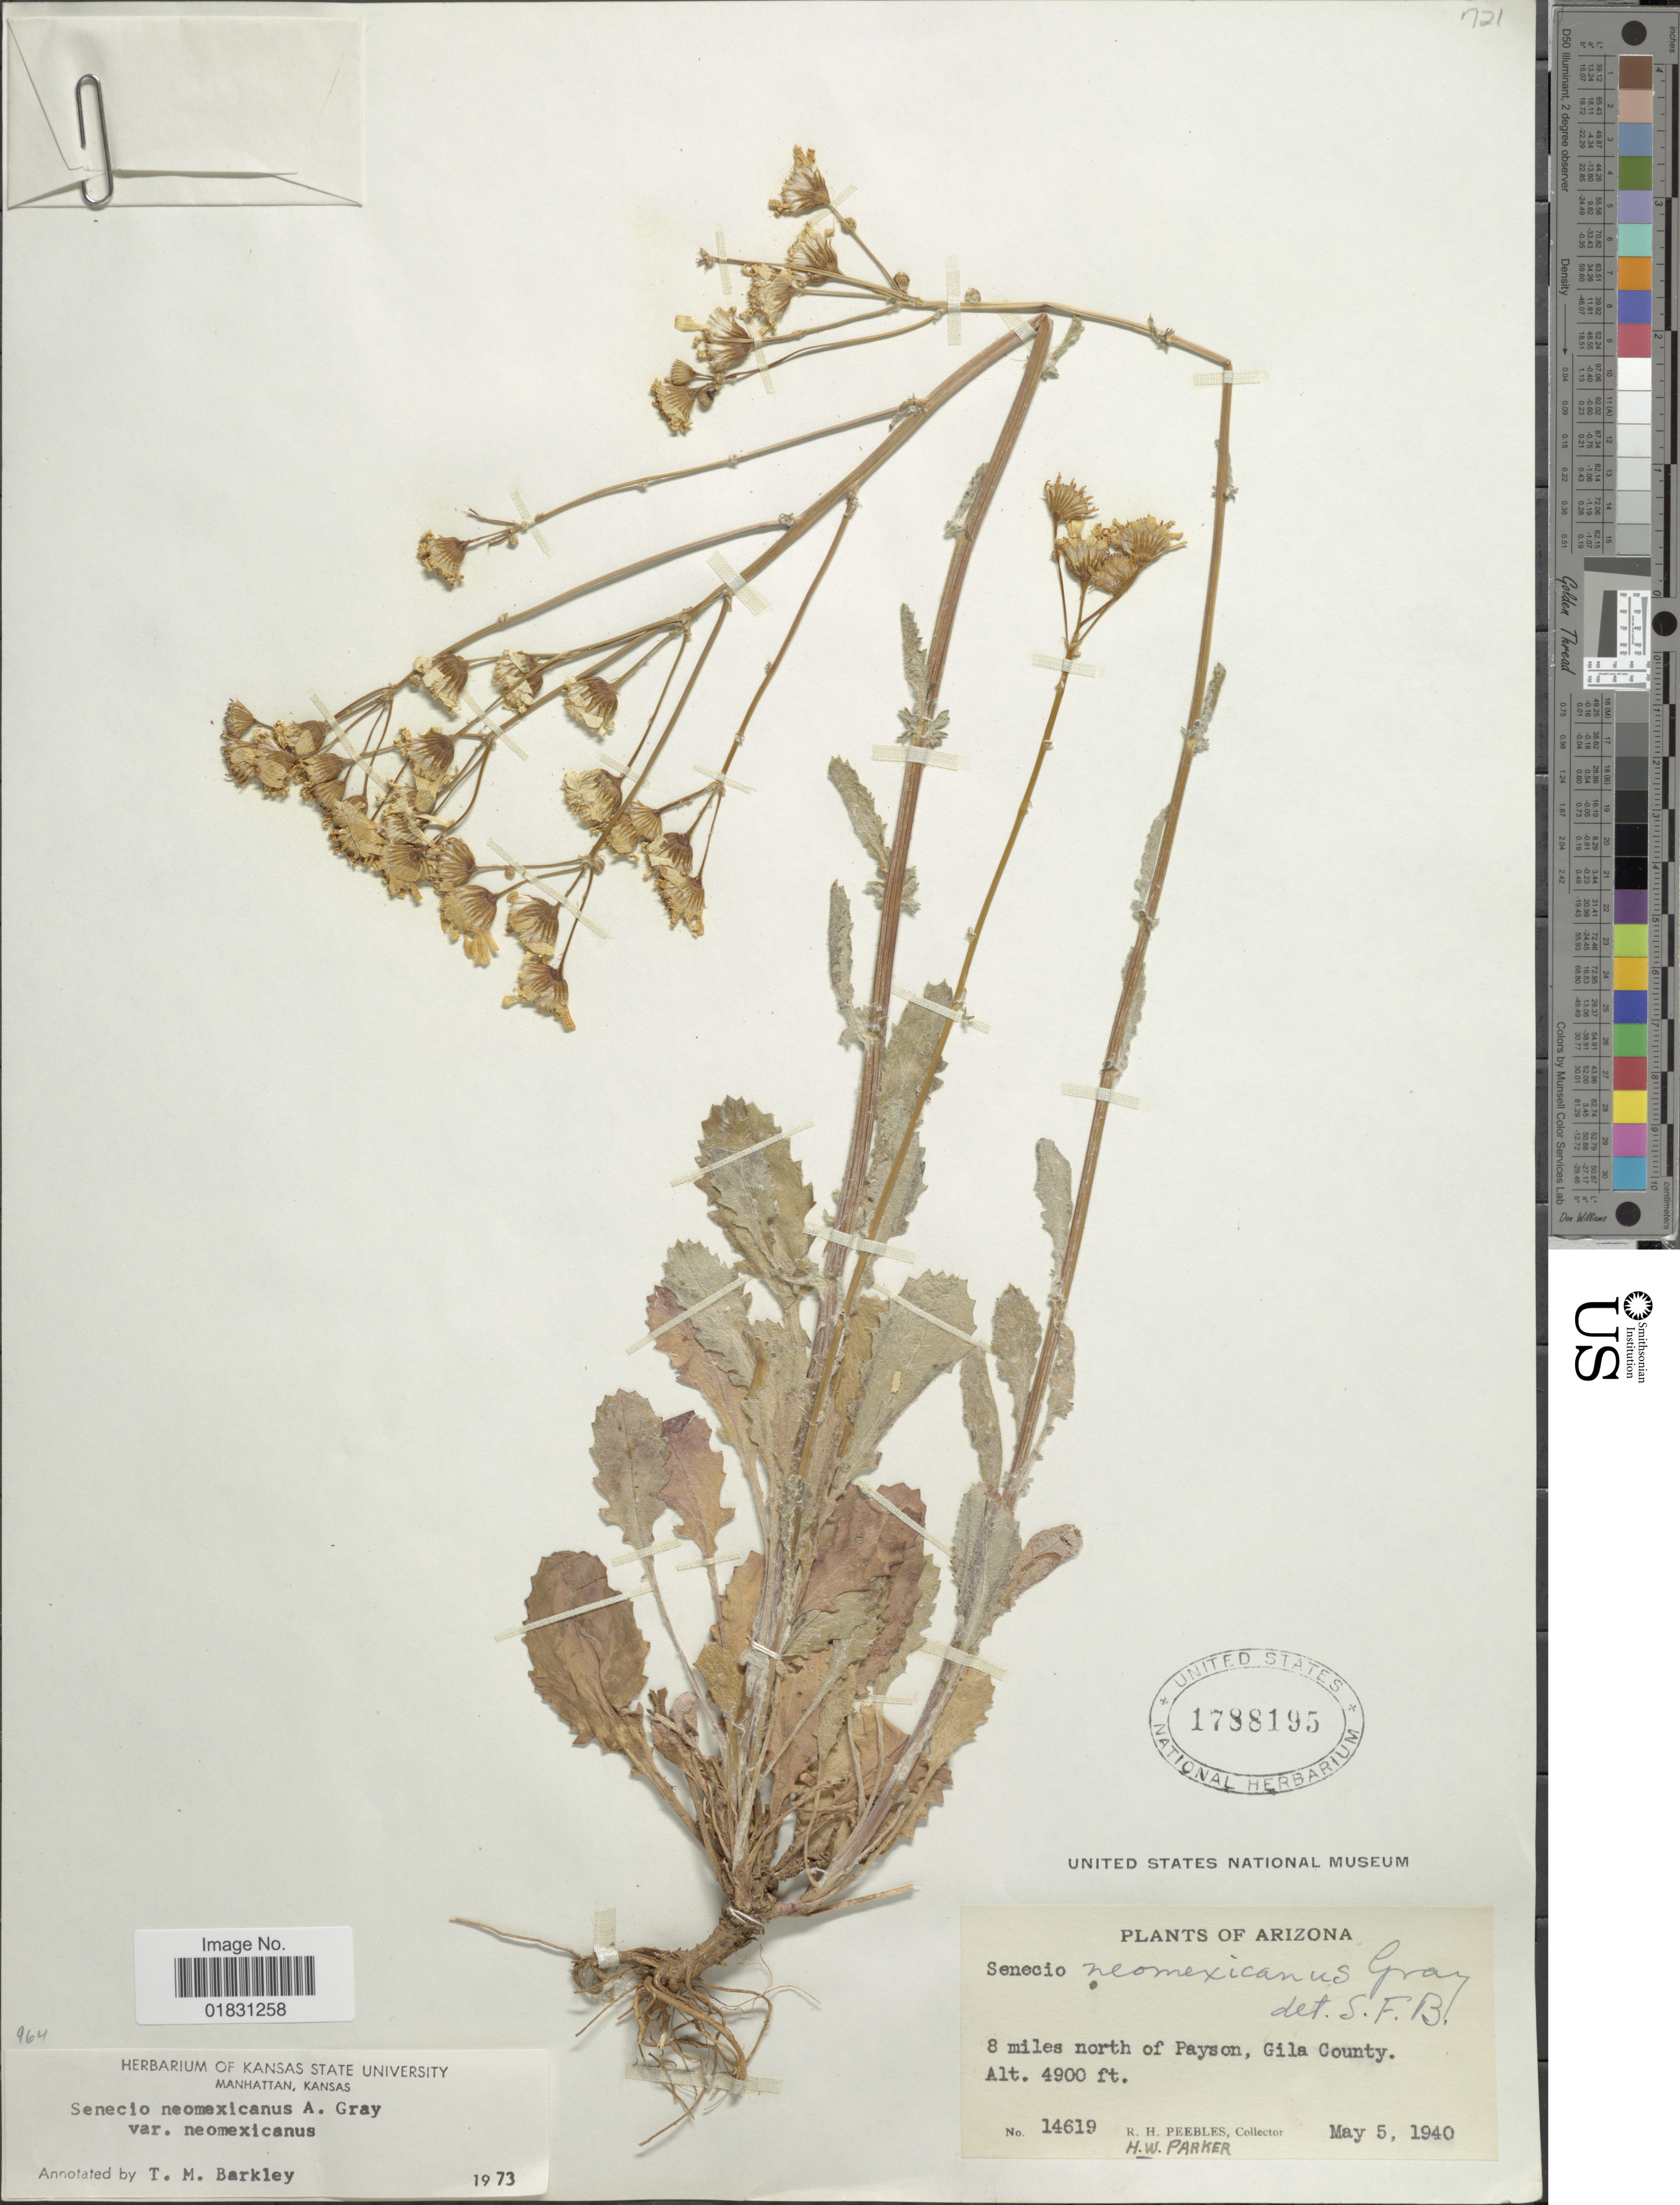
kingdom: Plantae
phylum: Tracheophyta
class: Magnoliopsida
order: Asterales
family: Asteraceae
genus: Packera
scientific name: Packera neomexicana var. neomexicana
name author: (A. Gray) W.A. Weber & Á. Löve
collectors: R. H. Peebles & H. W. Parker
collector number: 14619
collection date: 1940-05-05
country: United States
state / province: Arizona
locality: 8 miles north of Oayson, Gila County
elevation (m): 1494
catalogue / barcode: US 1788195